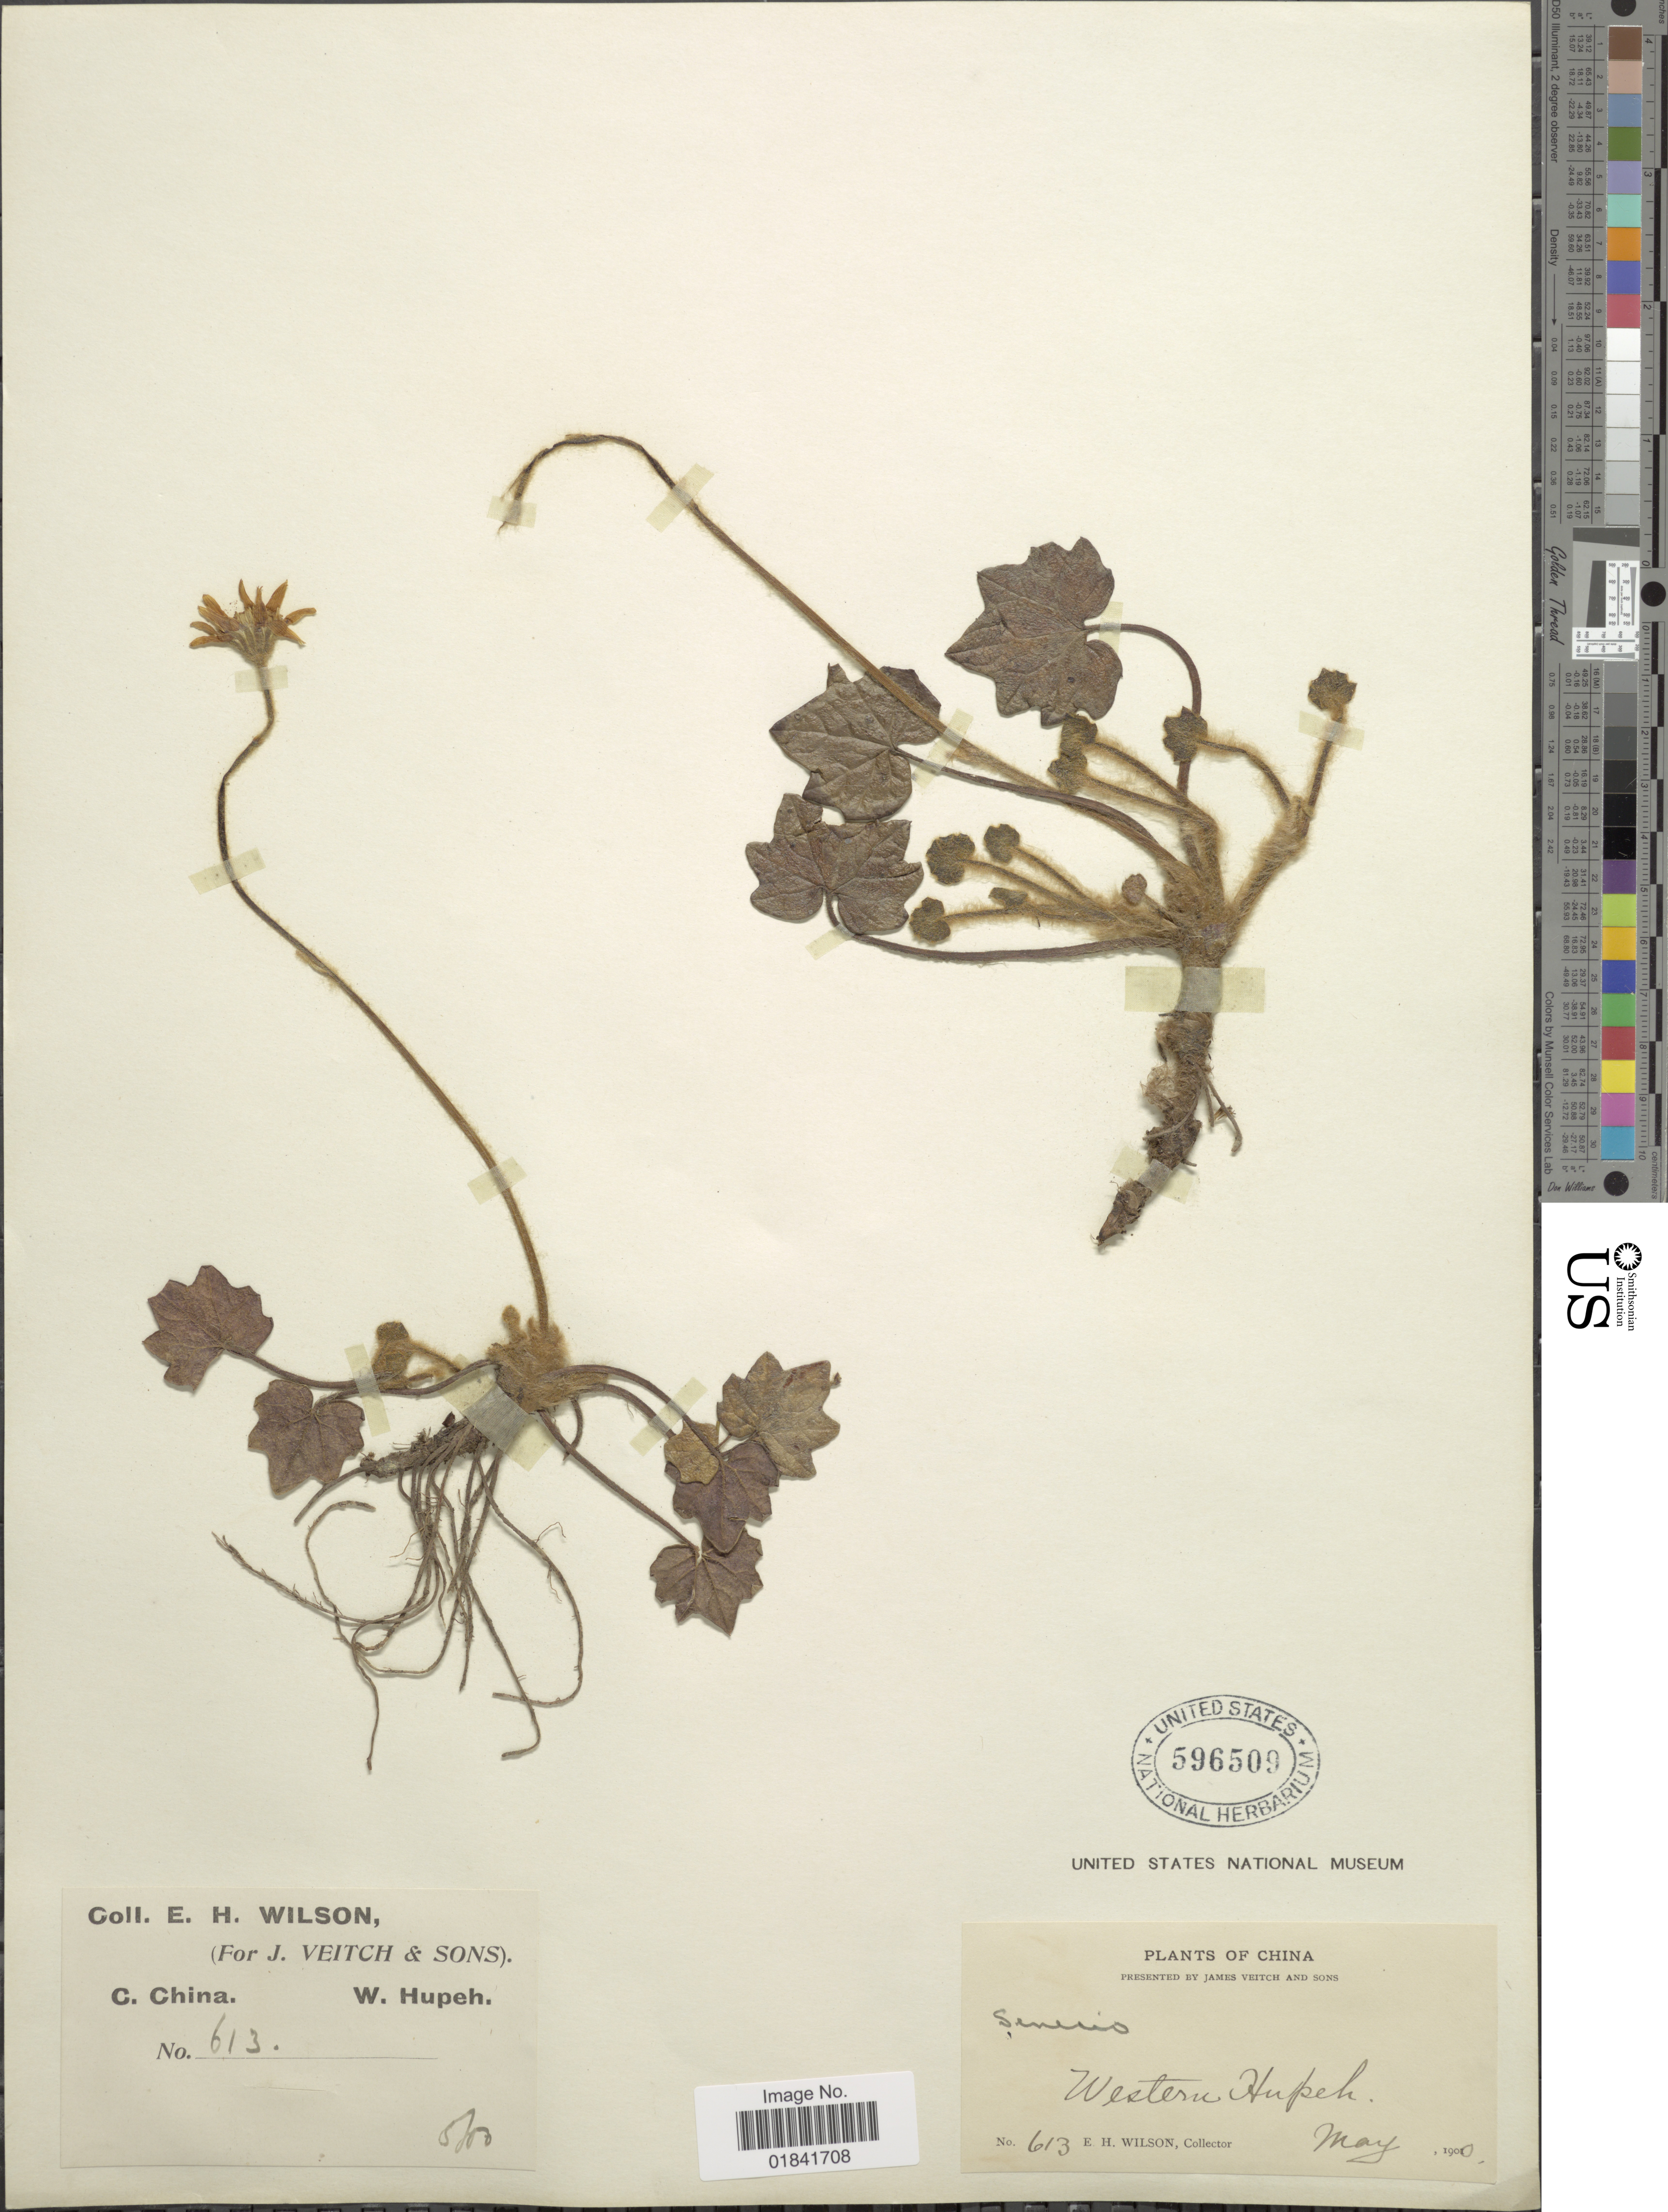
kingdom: Plantae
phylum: Tracheophyta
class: Magnoliopsida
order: Asterales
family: Asteraceae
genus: Senecio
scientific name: Senecio sp.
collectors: E. Wilson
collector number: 613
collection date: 1900-05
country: China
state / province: Hubei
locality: Western Hupeh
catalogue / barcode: US 596509